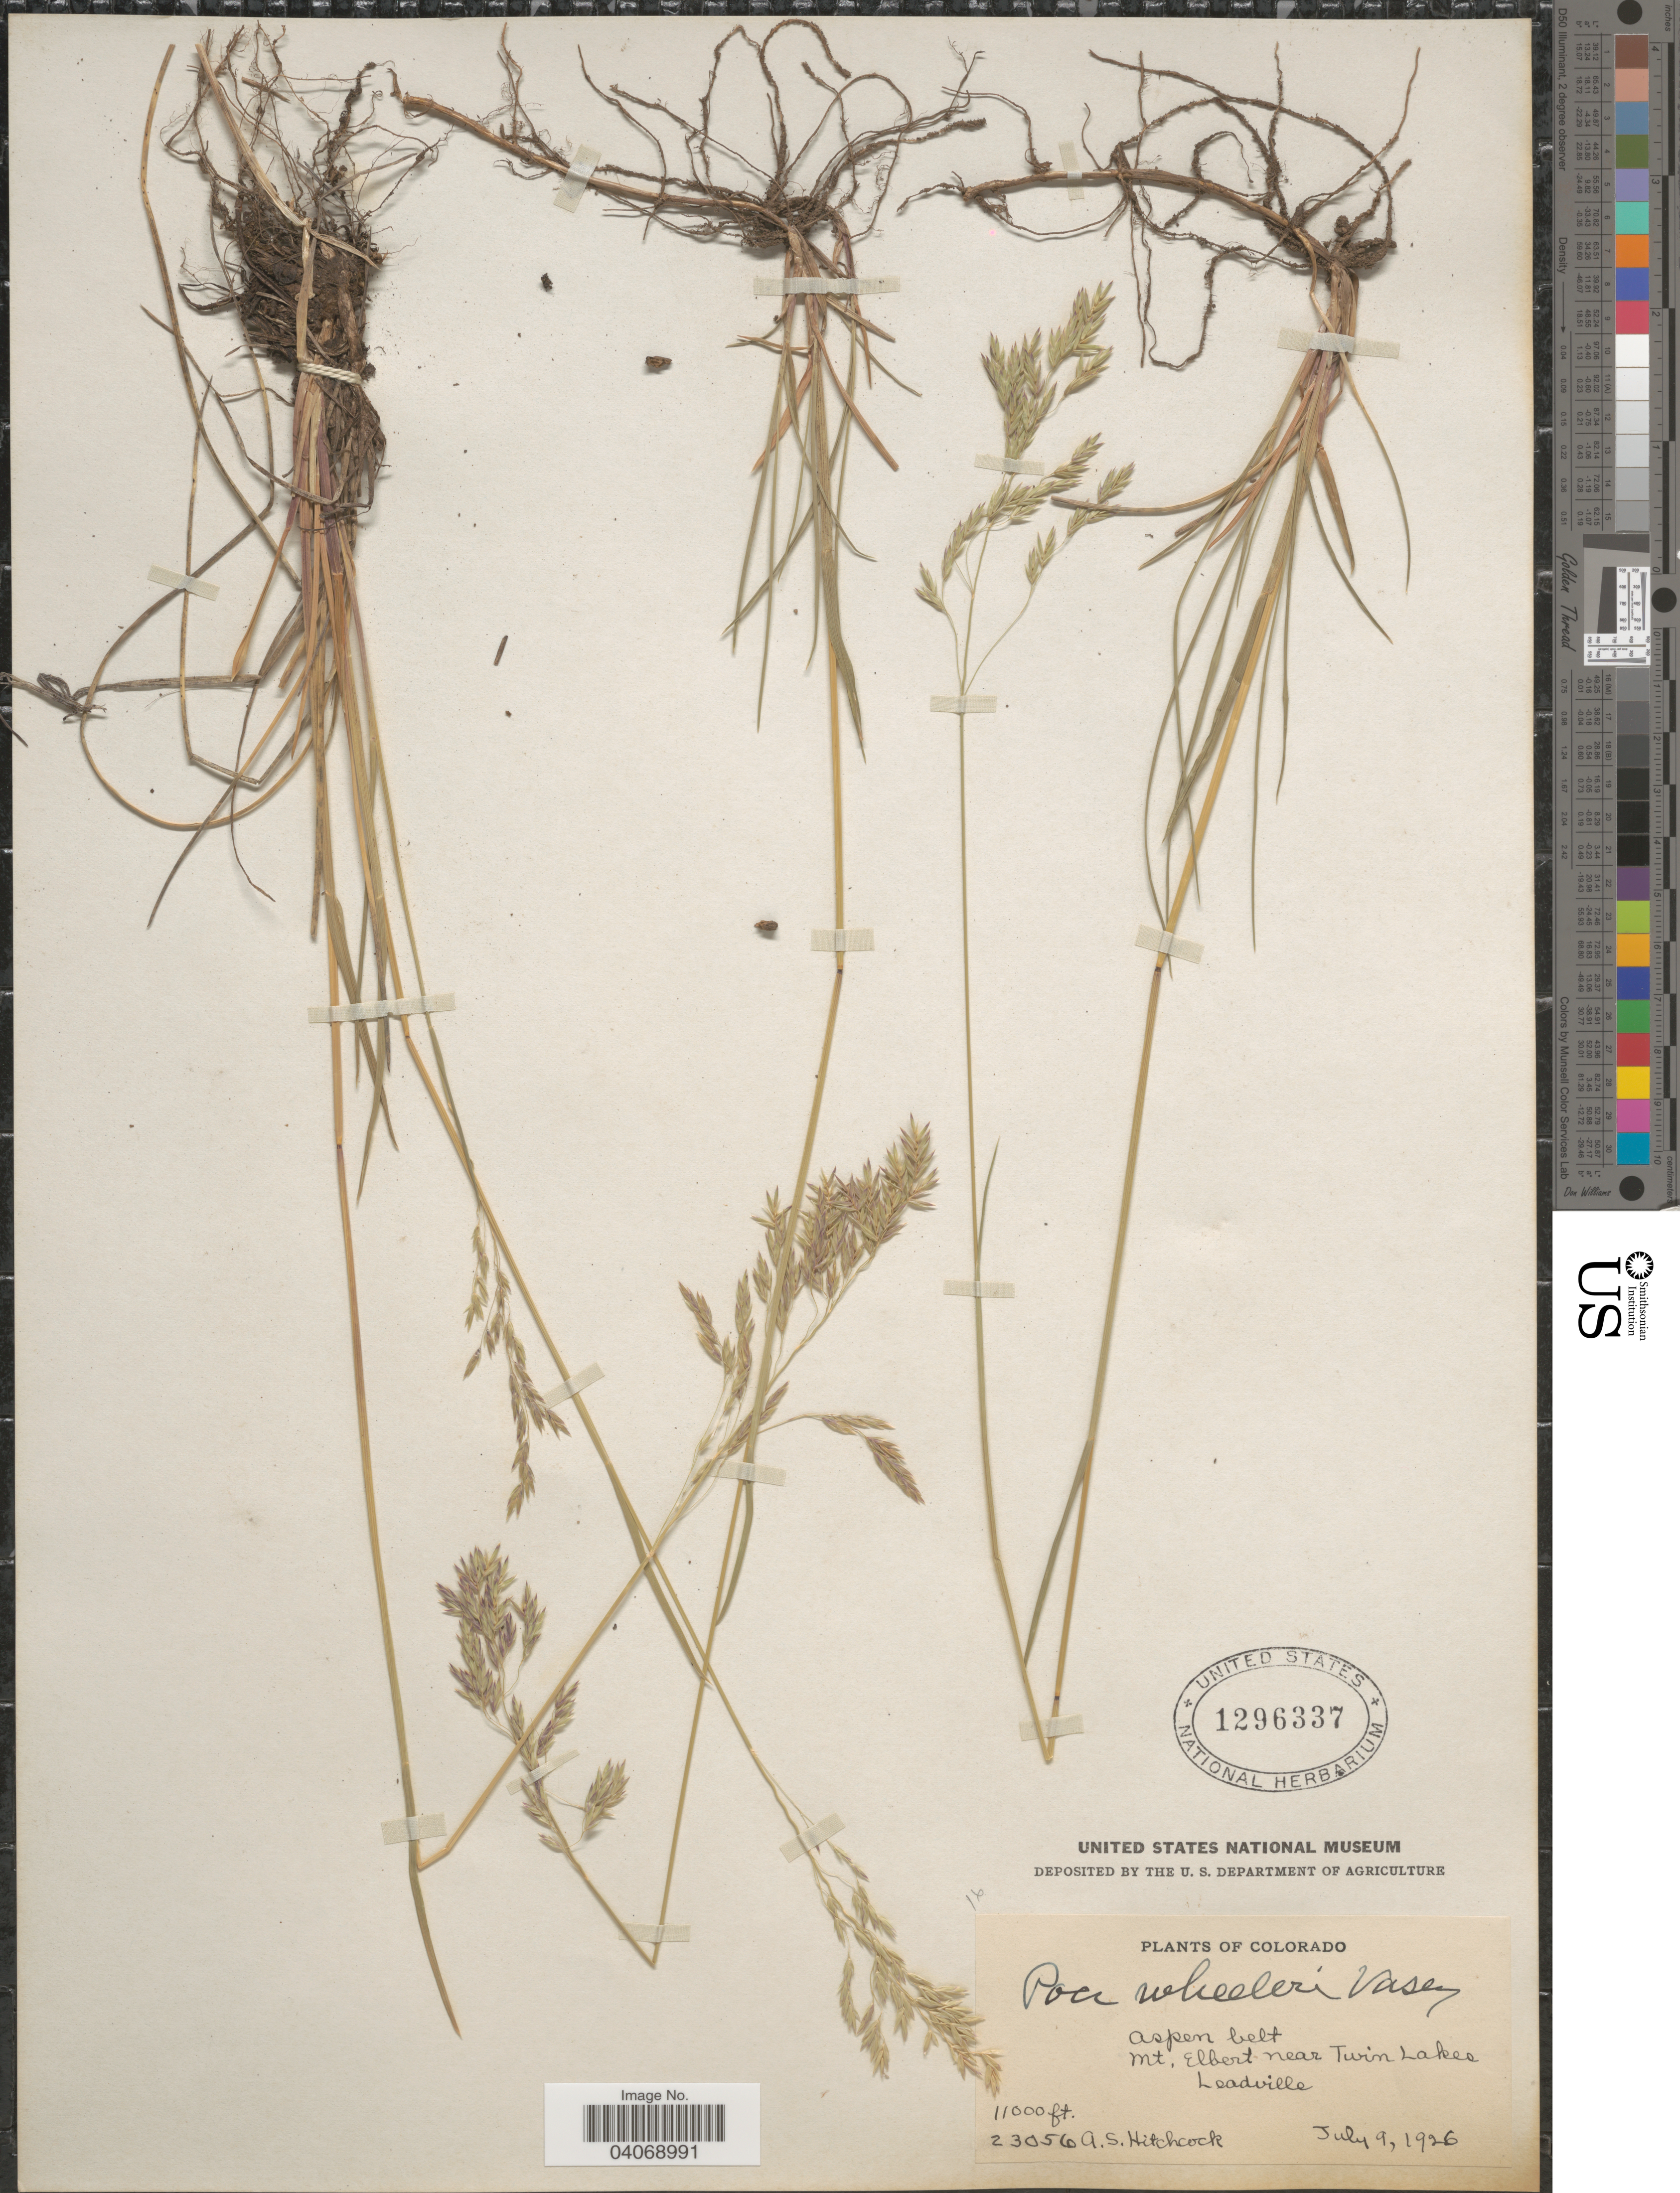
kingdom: Plantae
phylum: Tracheophyta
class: Liliopsida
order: Poales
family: Poaceae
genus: Poa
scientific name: Poa wheeleri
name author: Vasey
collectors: A. S. Hitchcock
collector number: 23056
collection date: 1926-07-09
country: United States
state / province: Colorado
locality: Aspen belt. Mt. Elbert near Twin Lakes. Leadville.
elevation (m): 3353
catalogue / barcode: US 1296337